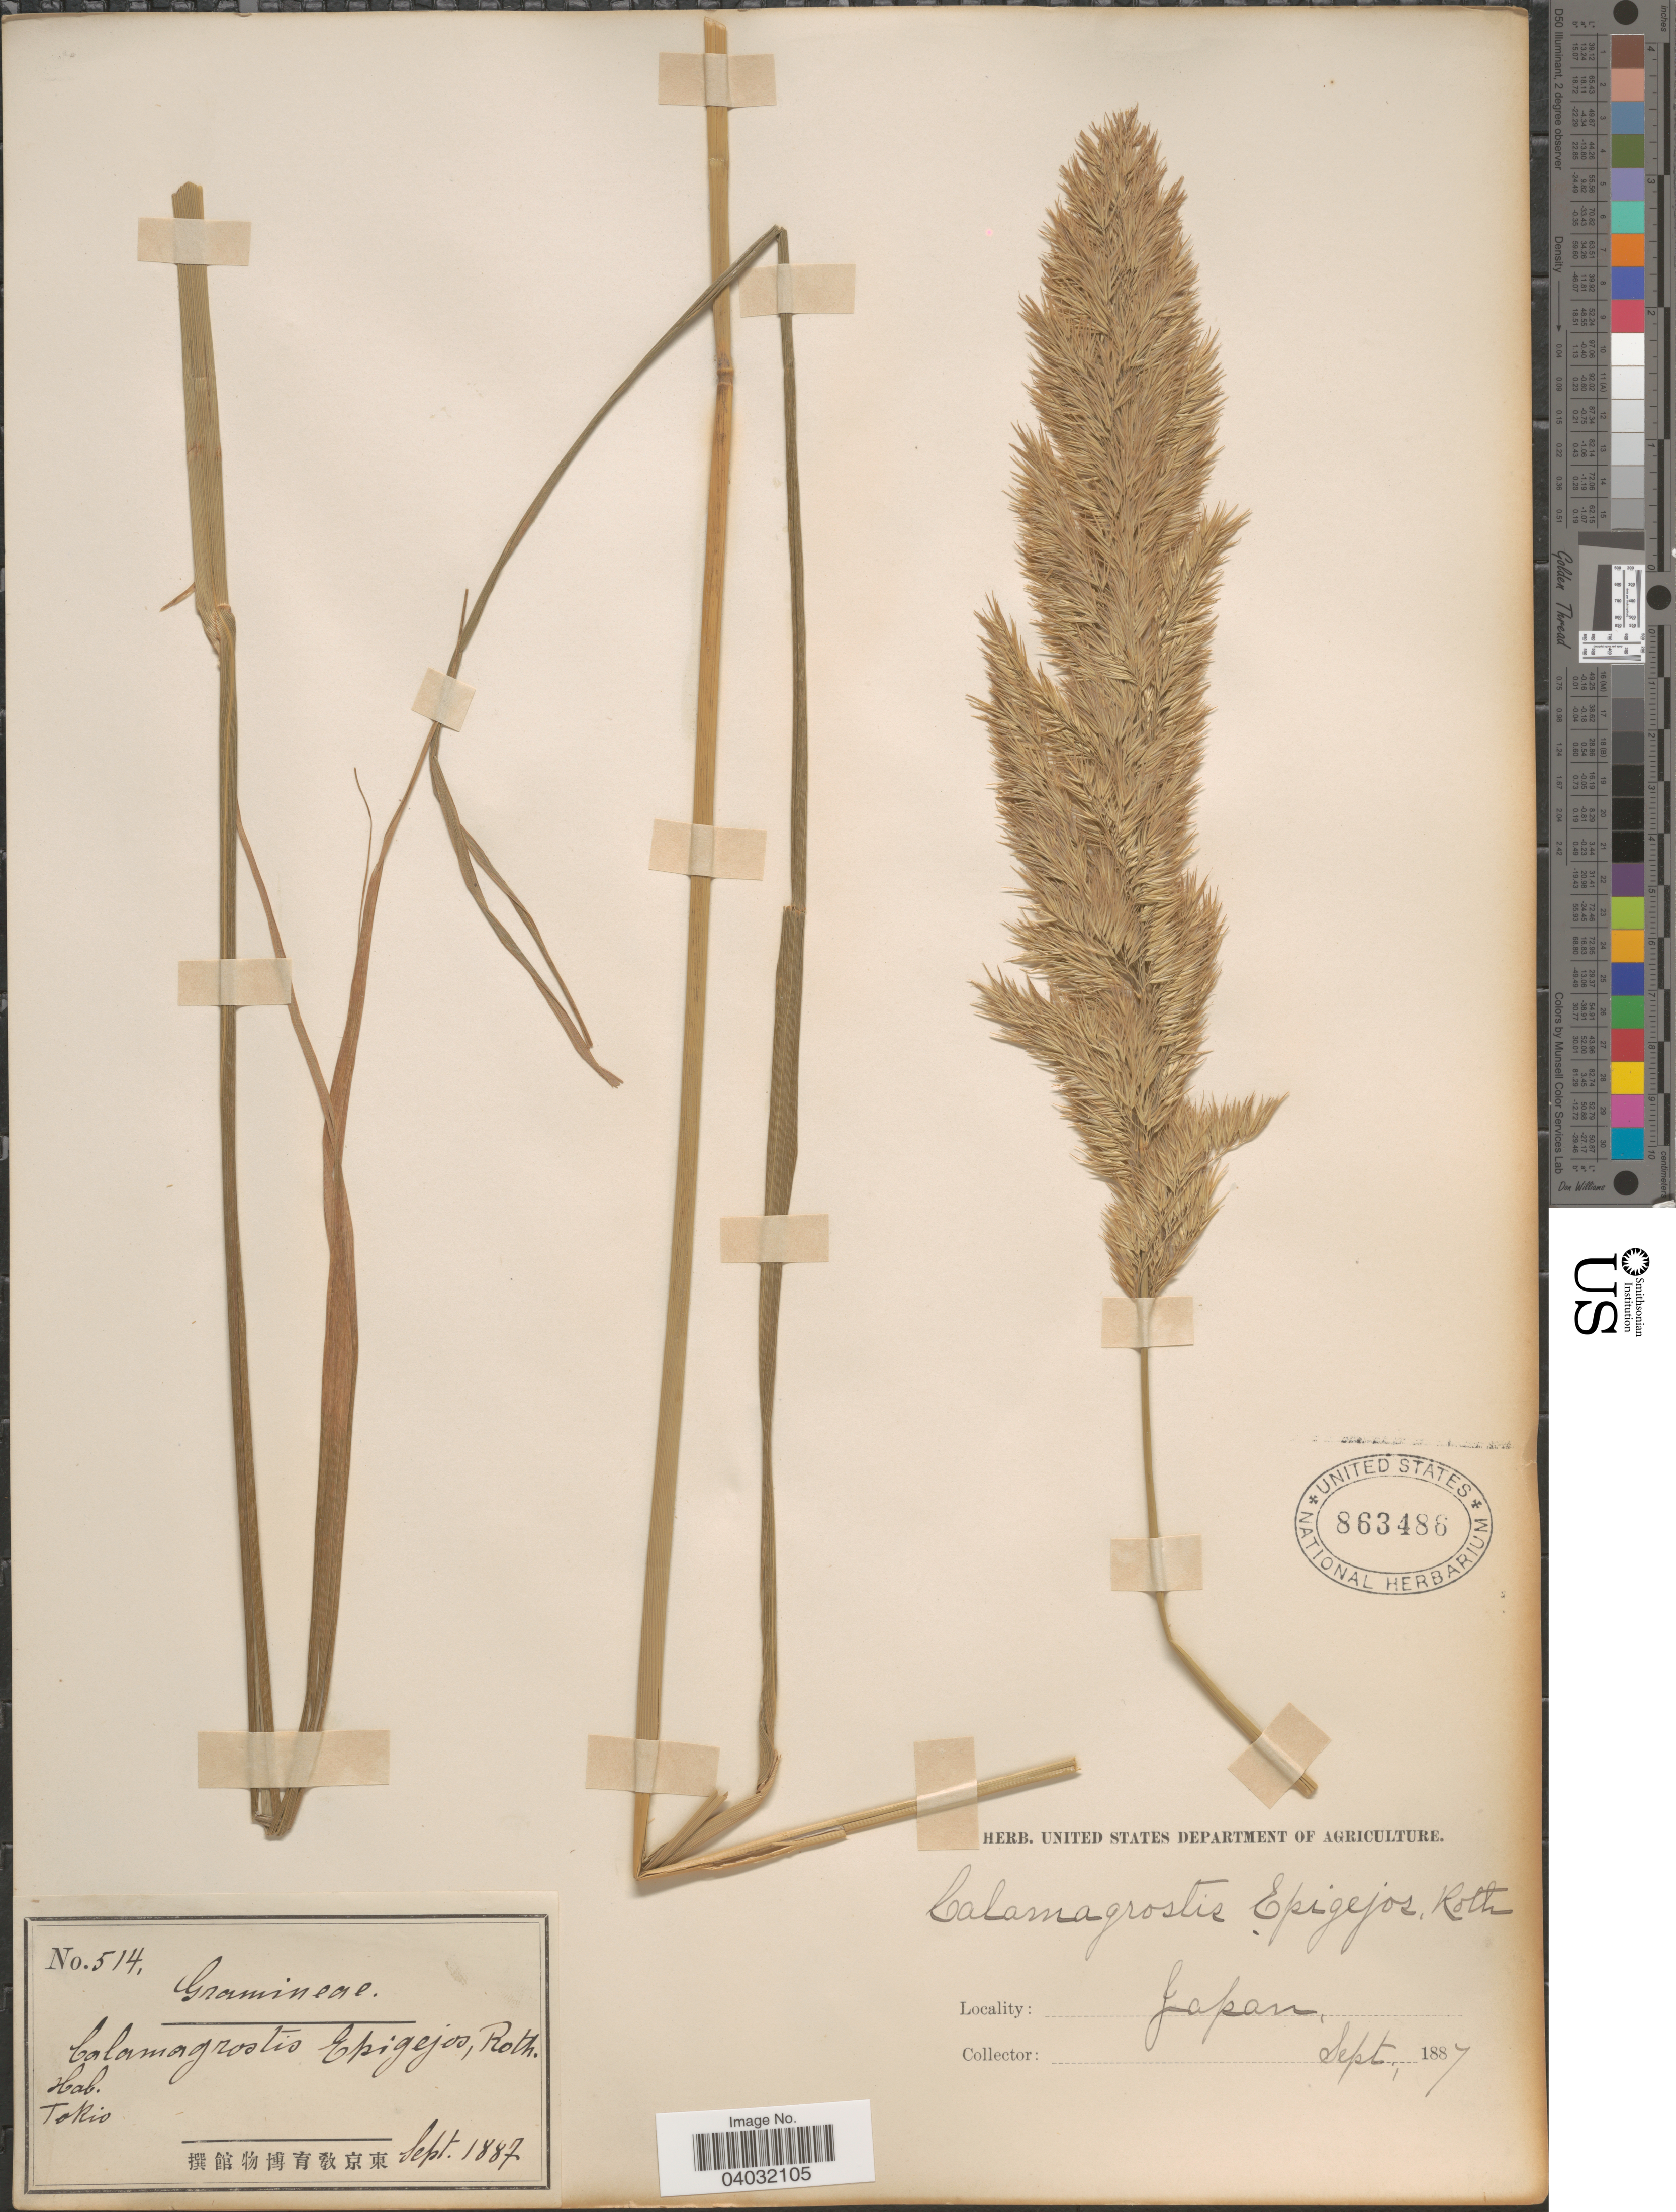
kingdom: Plantae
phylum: Tracheophyta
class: Liliopsida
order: Poales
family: Poaceae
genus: Calamagrostis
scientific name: Calamagrostis epigeios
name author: (L.) Roth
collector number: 514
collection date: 1887-09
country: Japan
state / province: Tokyo, Federal City of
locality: Tokio.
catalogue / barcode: US 863486